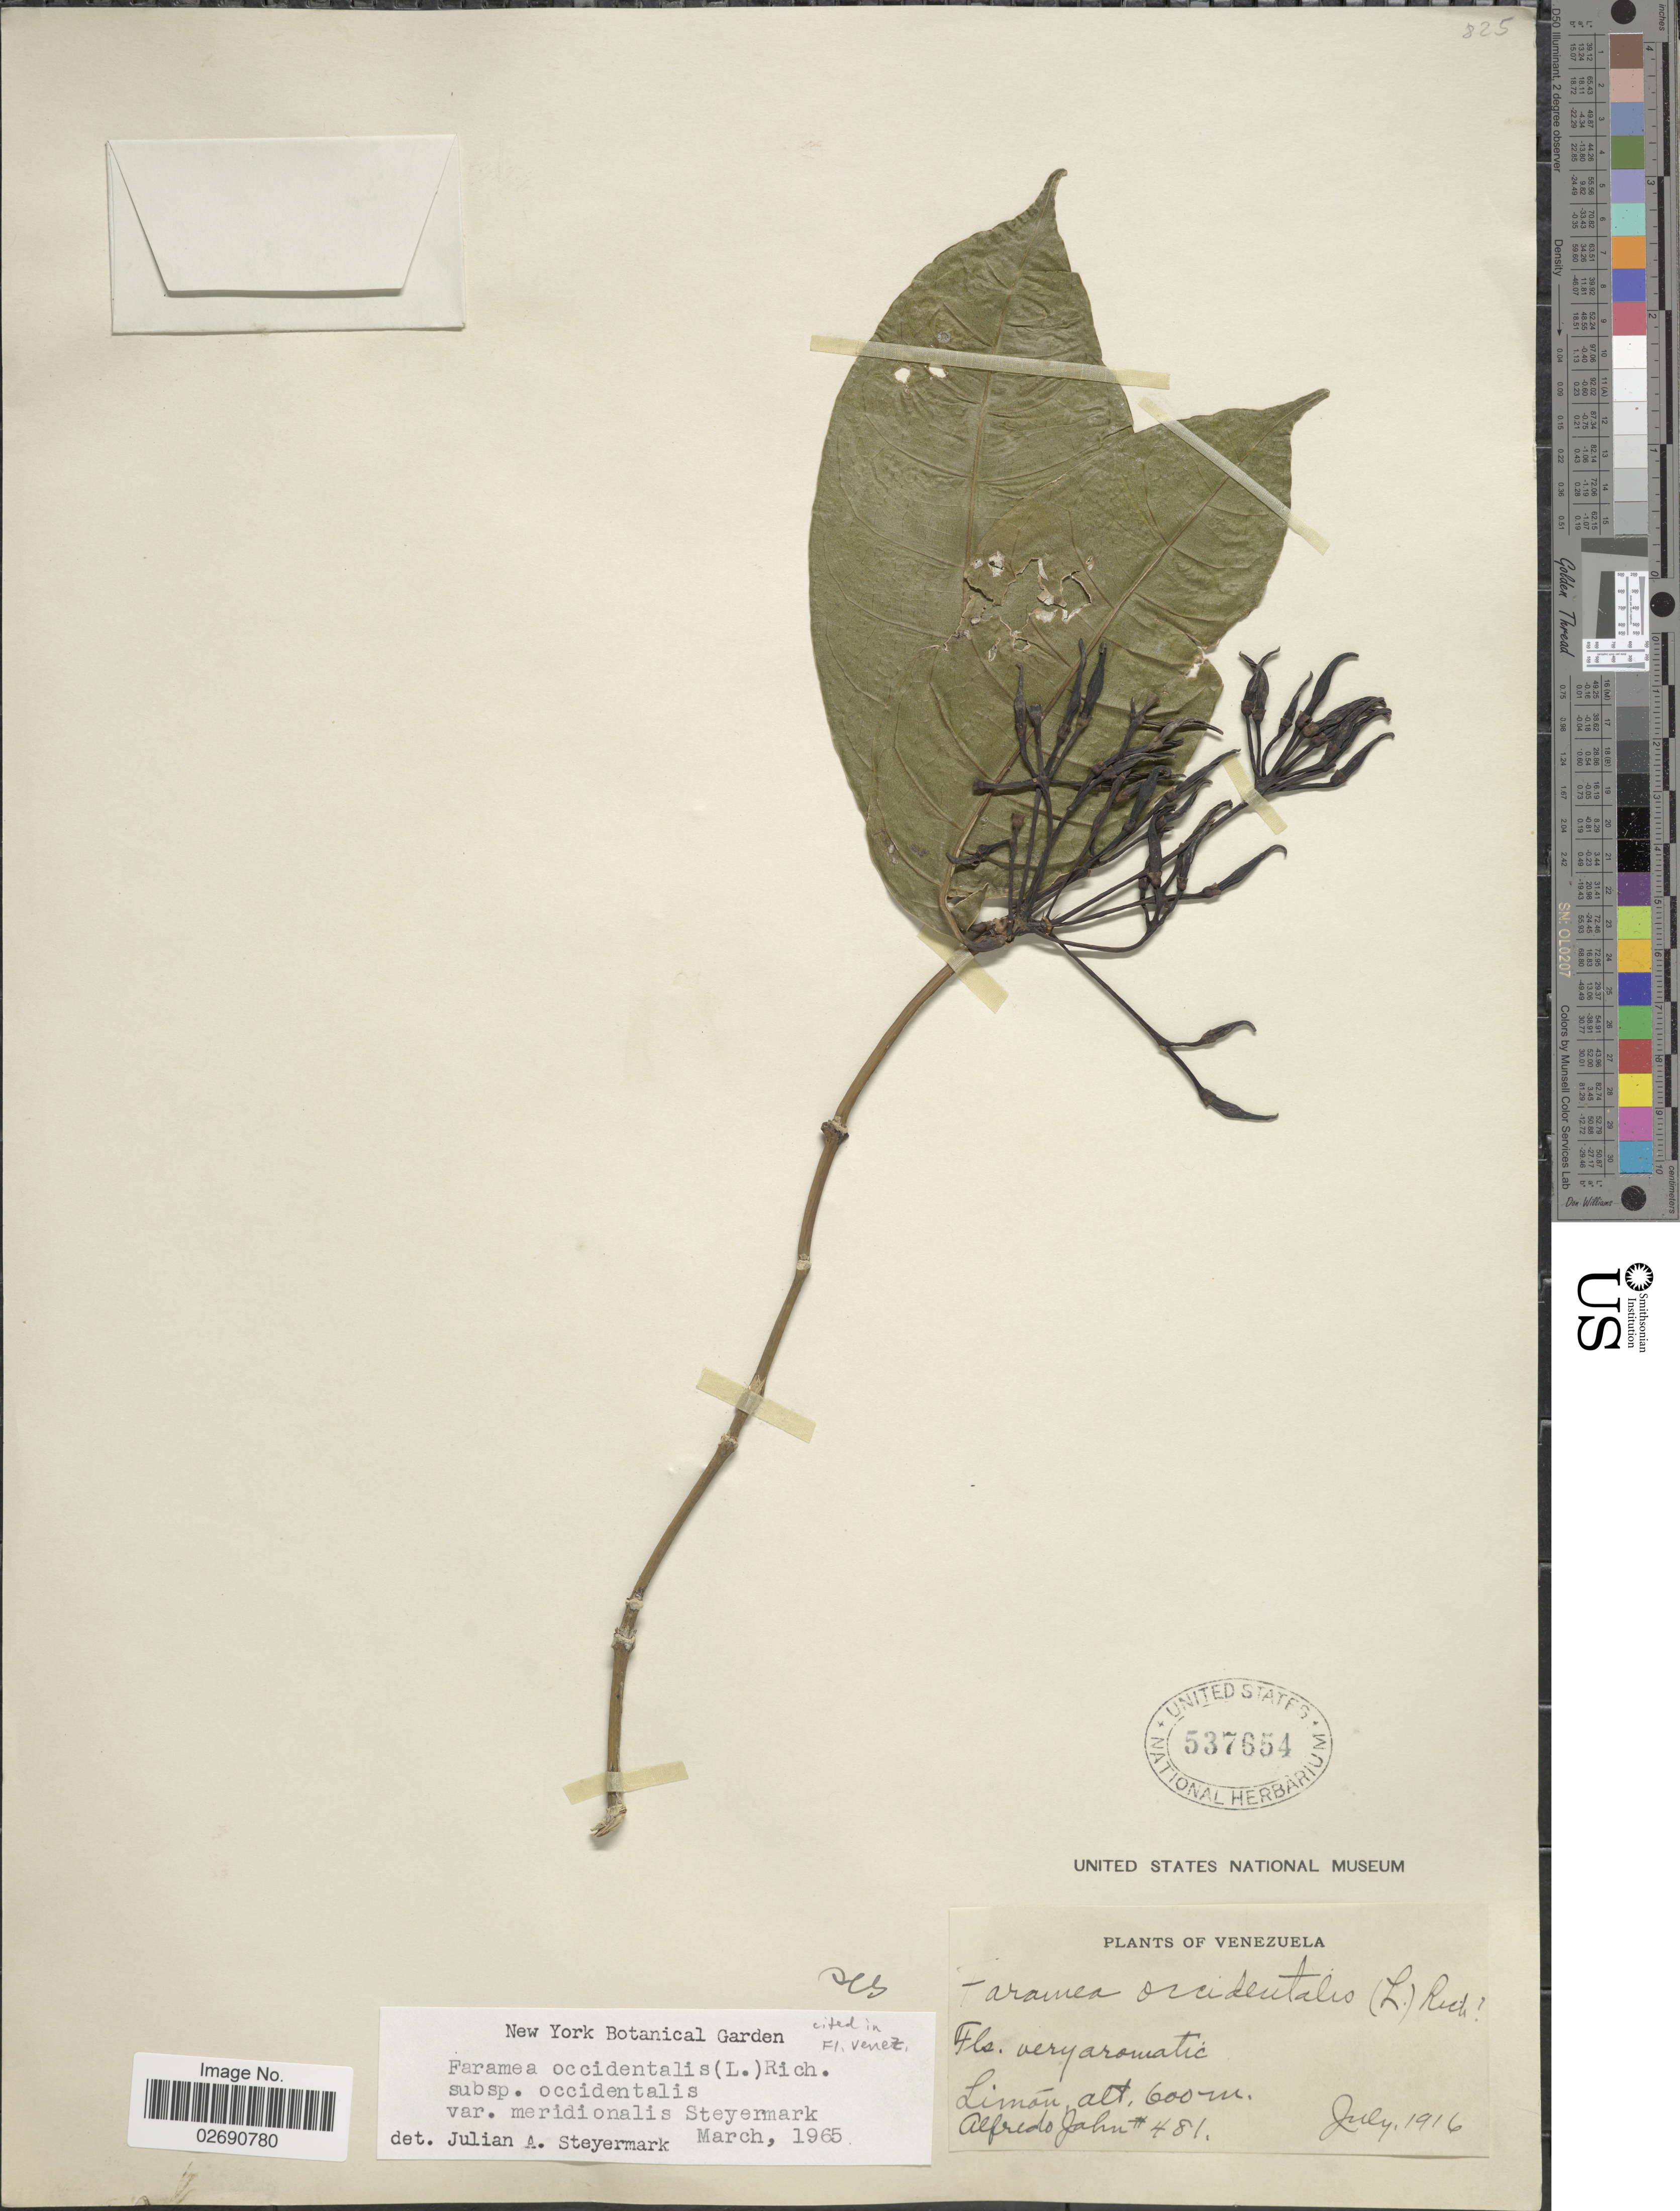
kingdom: Plantae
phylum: Tracheophyta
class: Magnoliopsida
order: Gentianales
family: Rubiaceae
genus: Faramea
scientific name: Faramea occidentalis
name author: (L.) A. Rich.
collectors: A. Jahn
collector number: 481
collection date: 1916-07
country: Venezuela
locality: Limón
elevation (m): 600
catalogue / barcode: US 537654